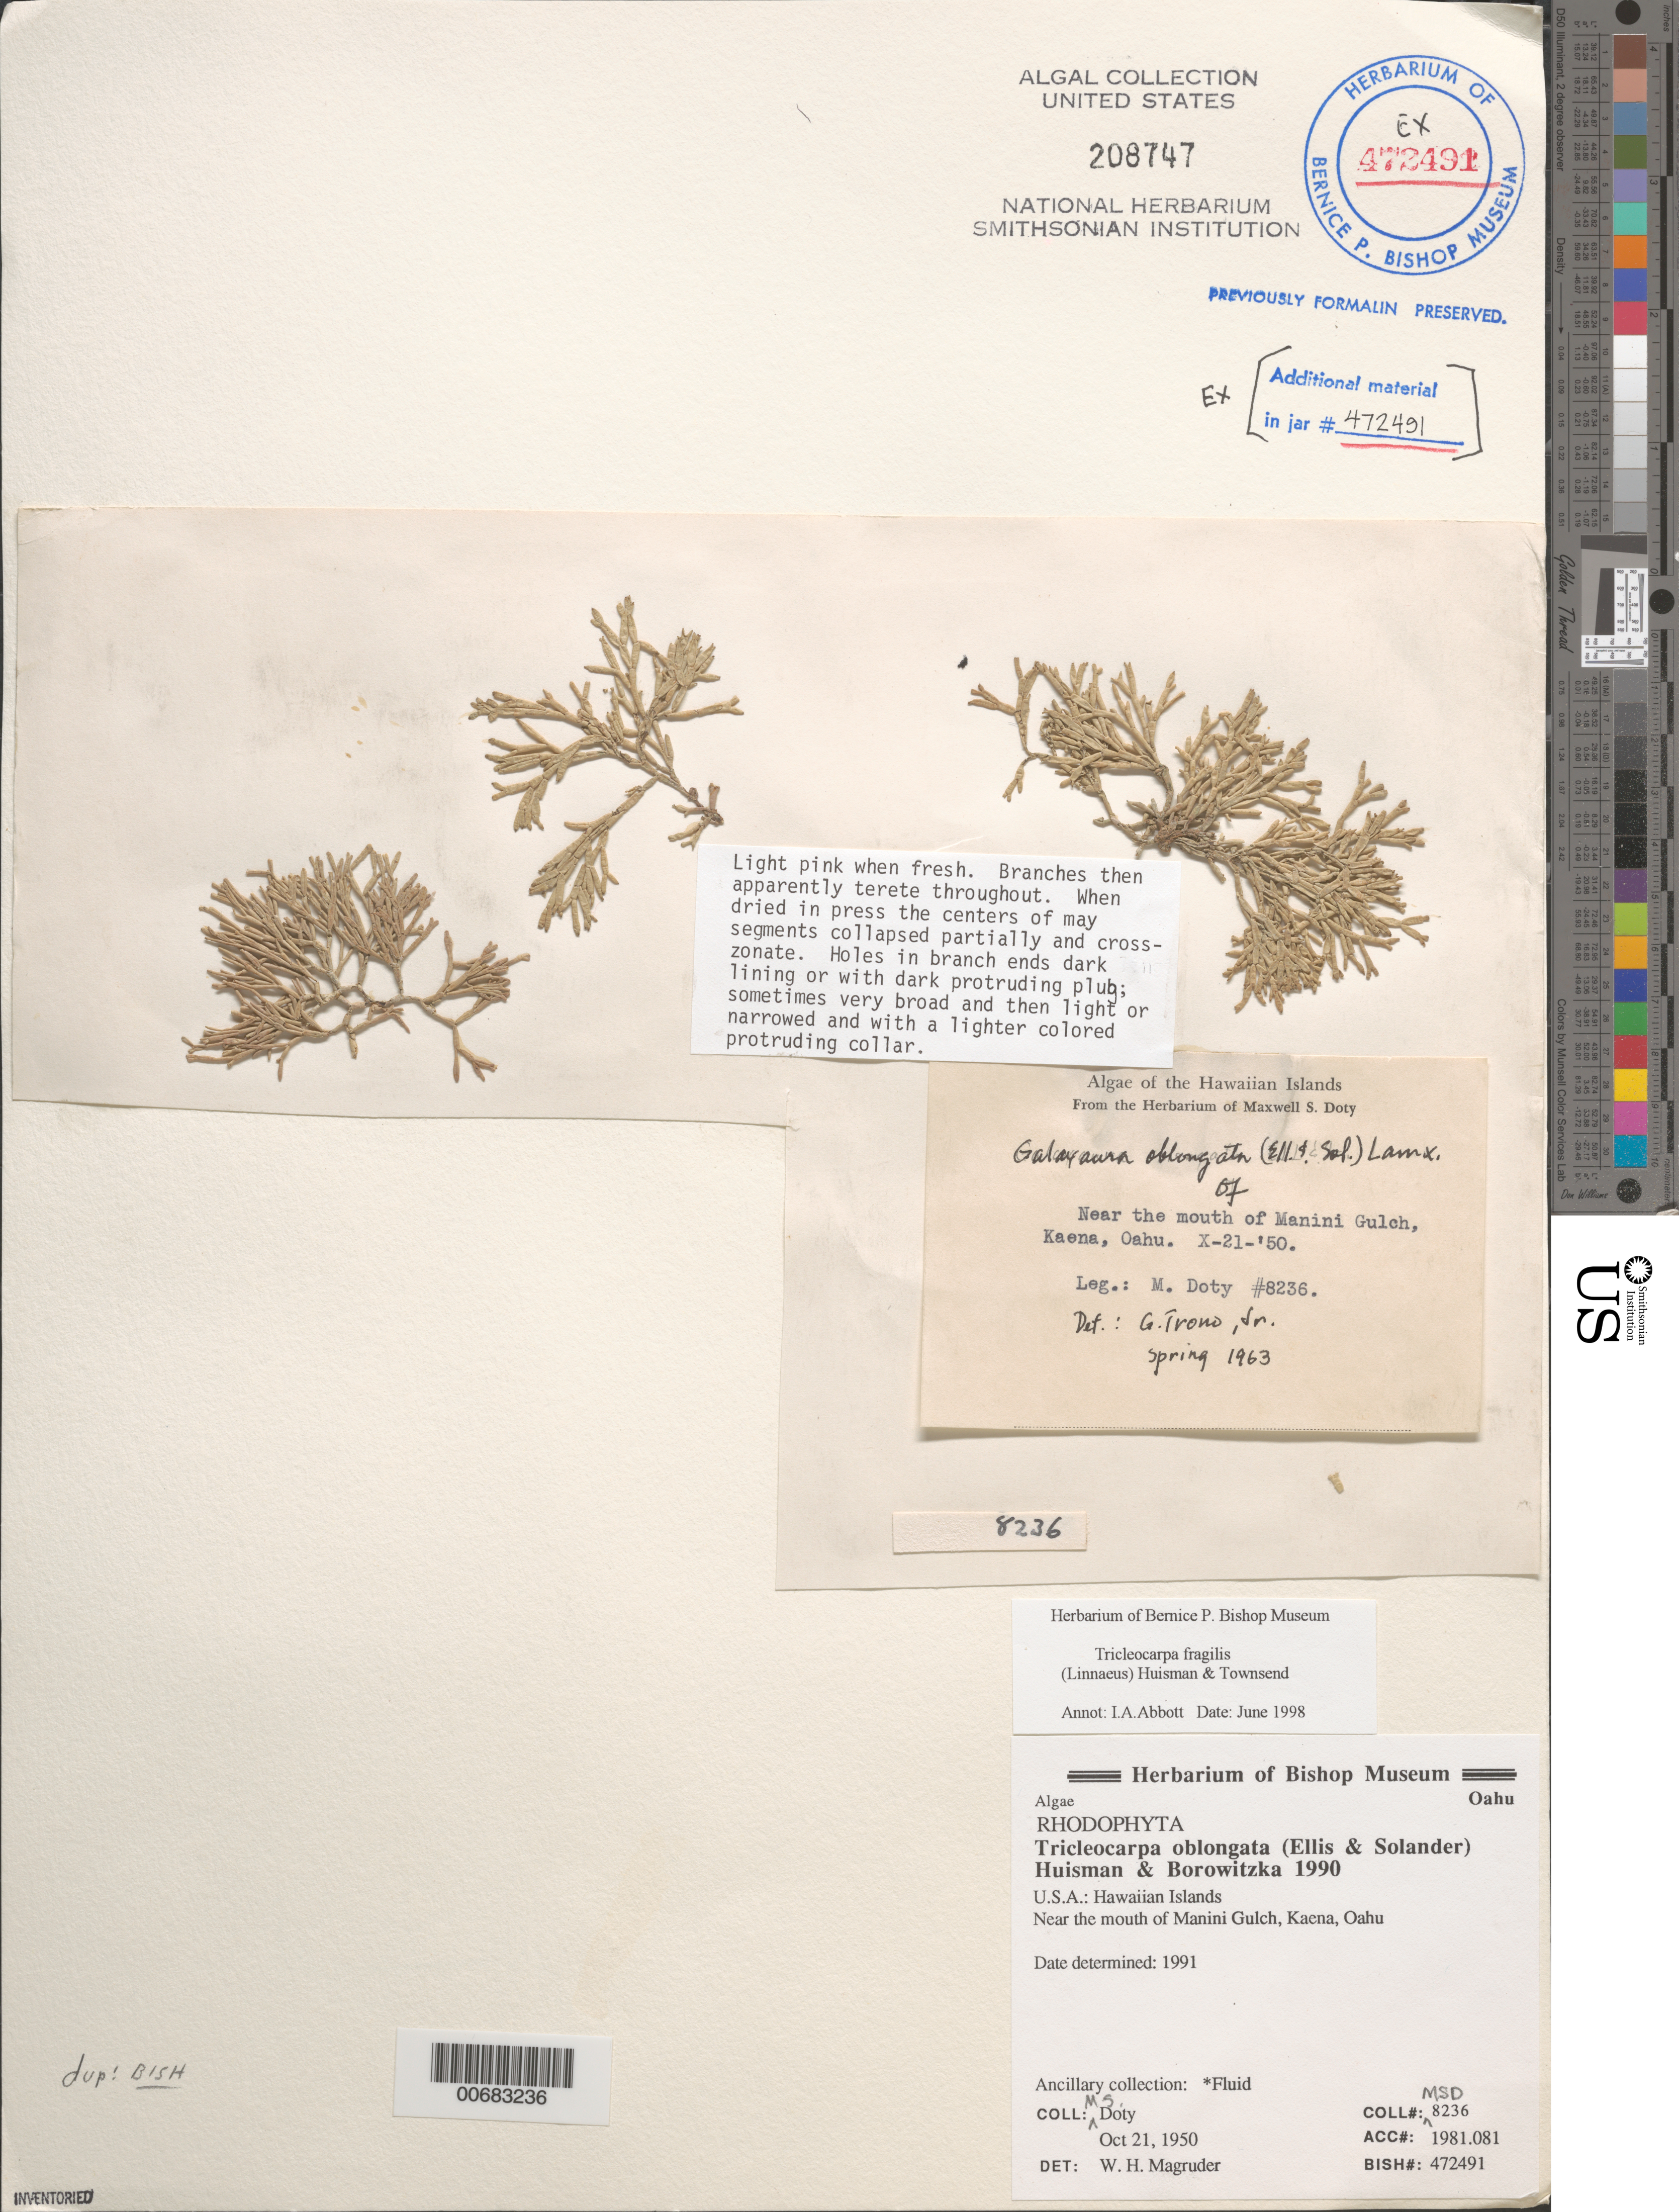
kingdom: Plantae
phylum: Rhodophyta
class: Florideophyceae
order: Nemaliales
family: Galaxauraceae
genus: Tricleocarpa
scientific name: Tricleocarpa fragilis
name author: (L.) Huisman & R.A. Towns.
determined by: Abbott, Isabella A.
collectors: M. S. Doty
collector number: MSD 8236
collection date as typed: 21 Oct 1950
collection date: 1950-10-21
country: United States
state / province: Hawaii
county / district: Honolulu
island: Oahu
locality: Kaena, Manini Gulch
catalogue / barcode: US 208747